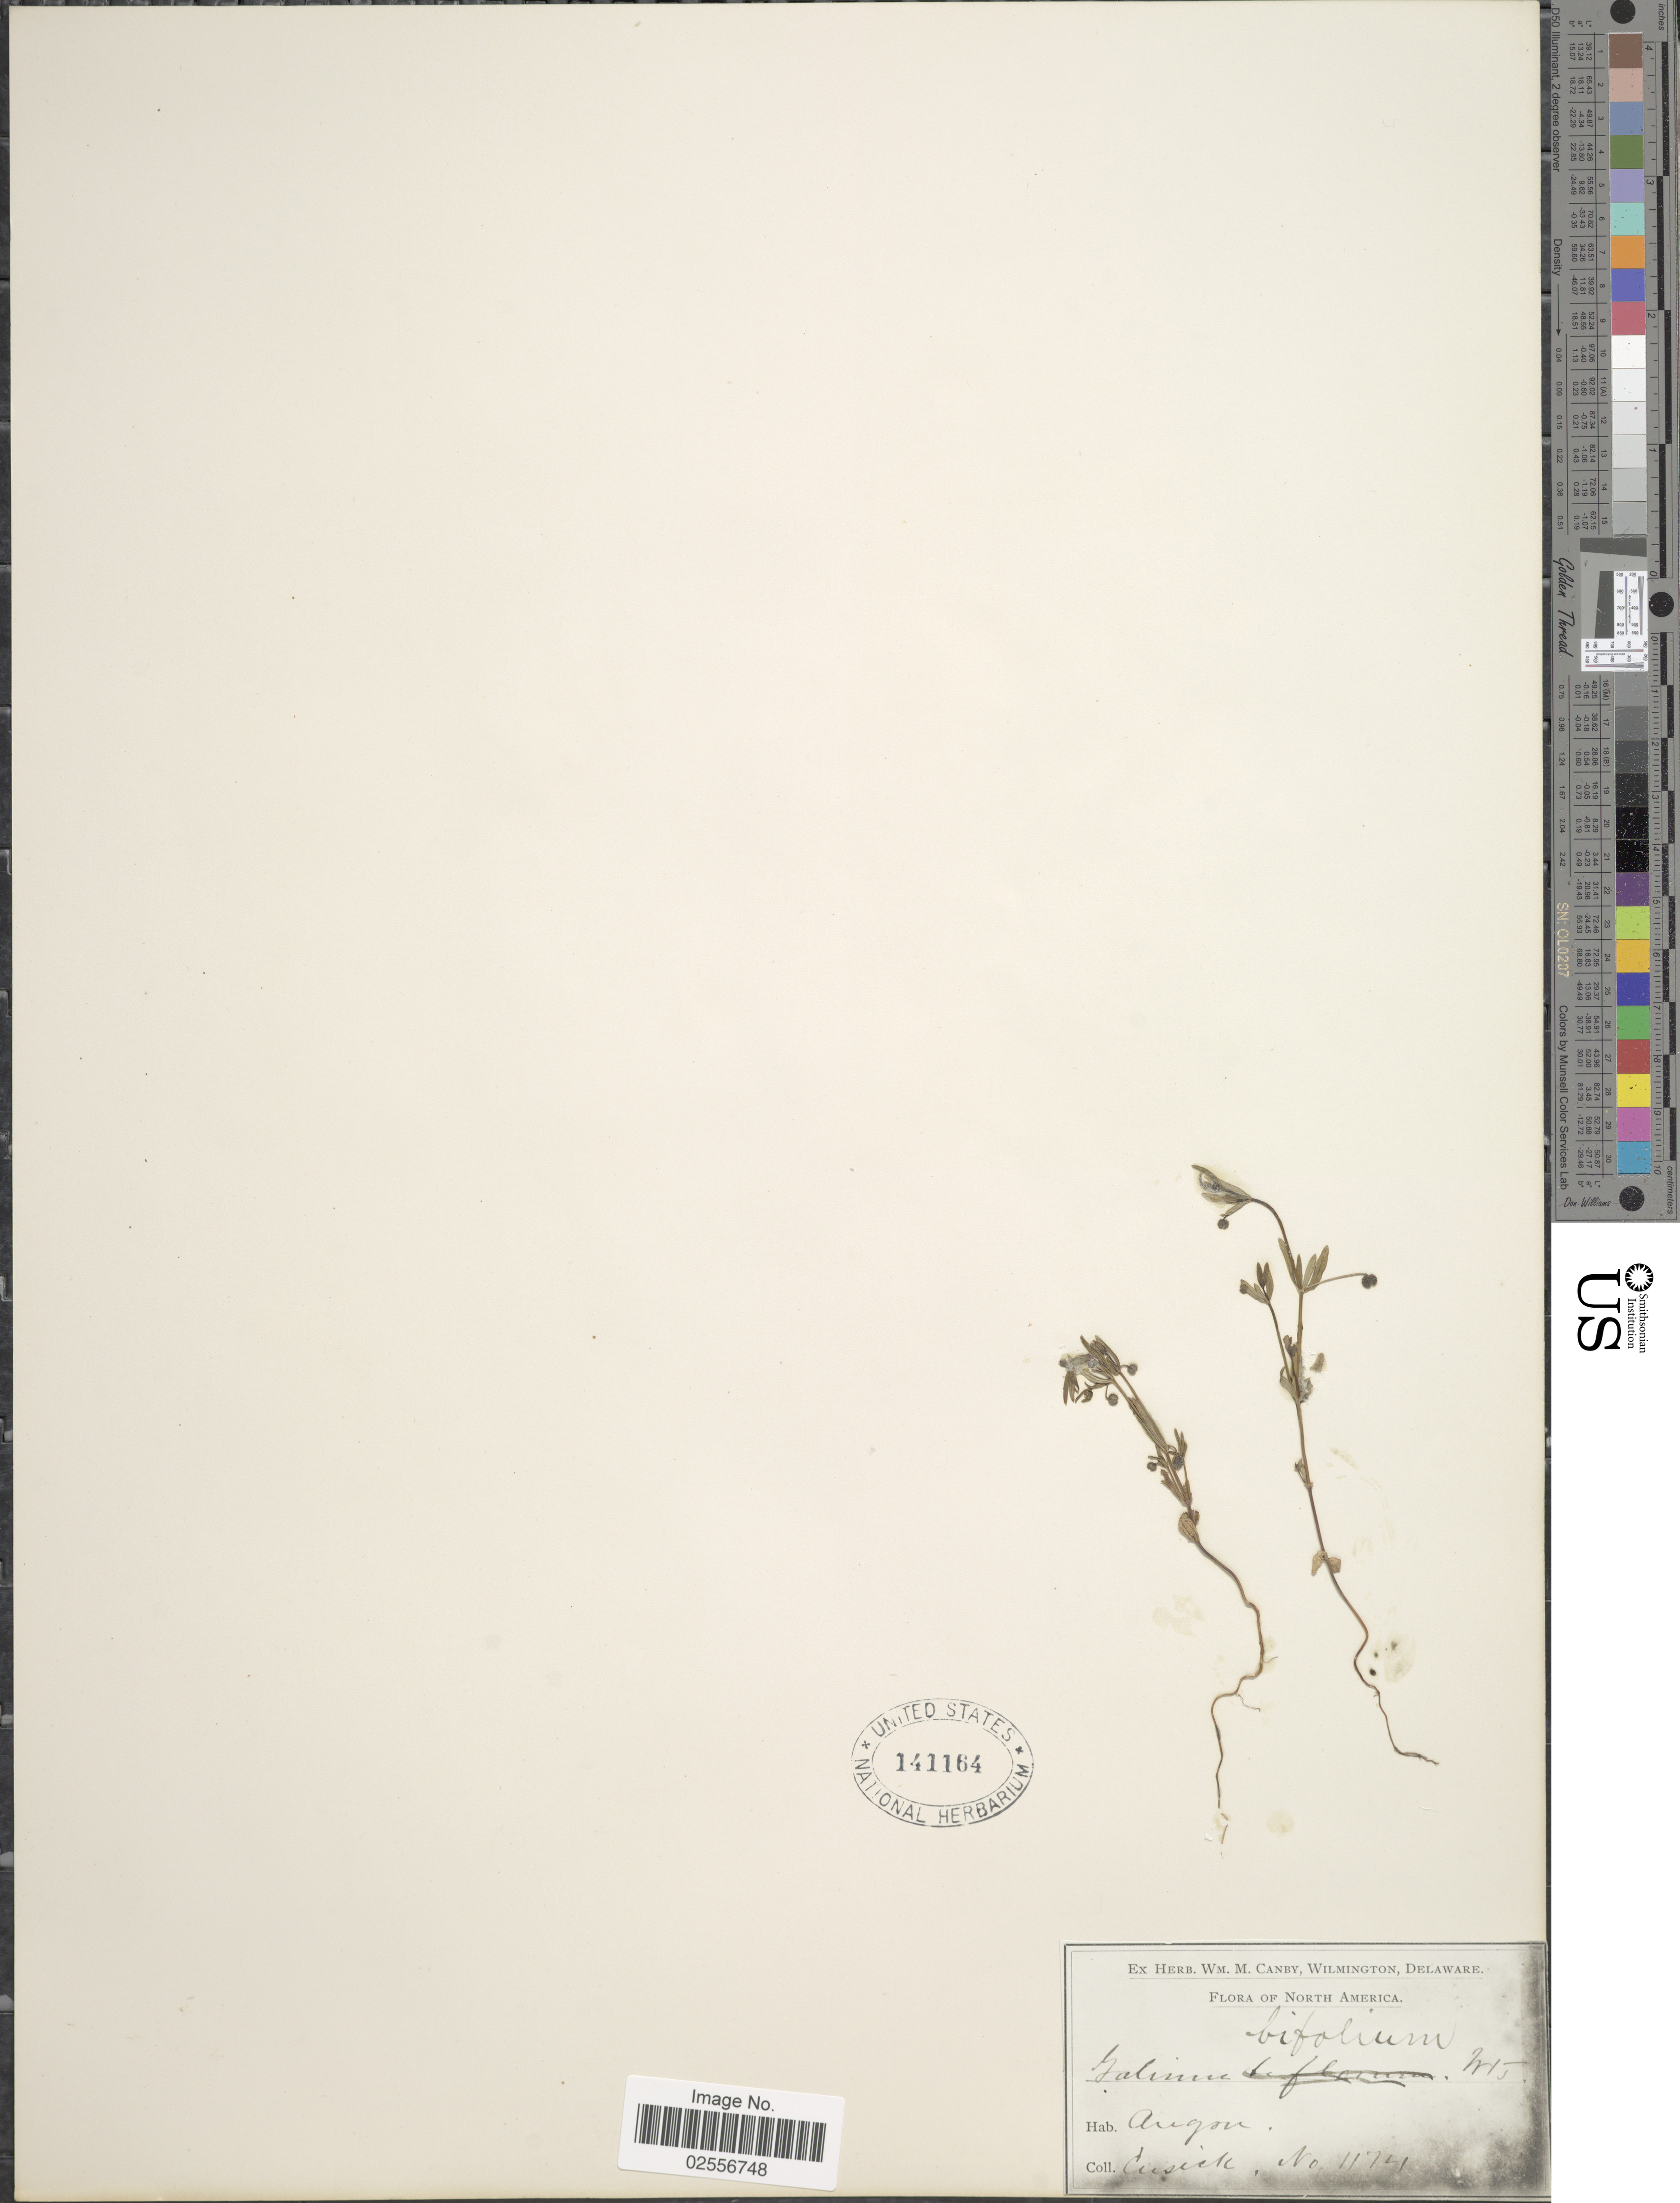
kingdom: Plantae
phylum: Tracheophyta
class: Magnoliopsida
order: Gentianales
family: Rubiaceae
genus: Galium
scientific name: Galium bifolium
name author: S. Watson in C. King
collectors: Cusick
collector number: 1174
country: United States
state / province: Oregon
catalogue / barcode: US 141164